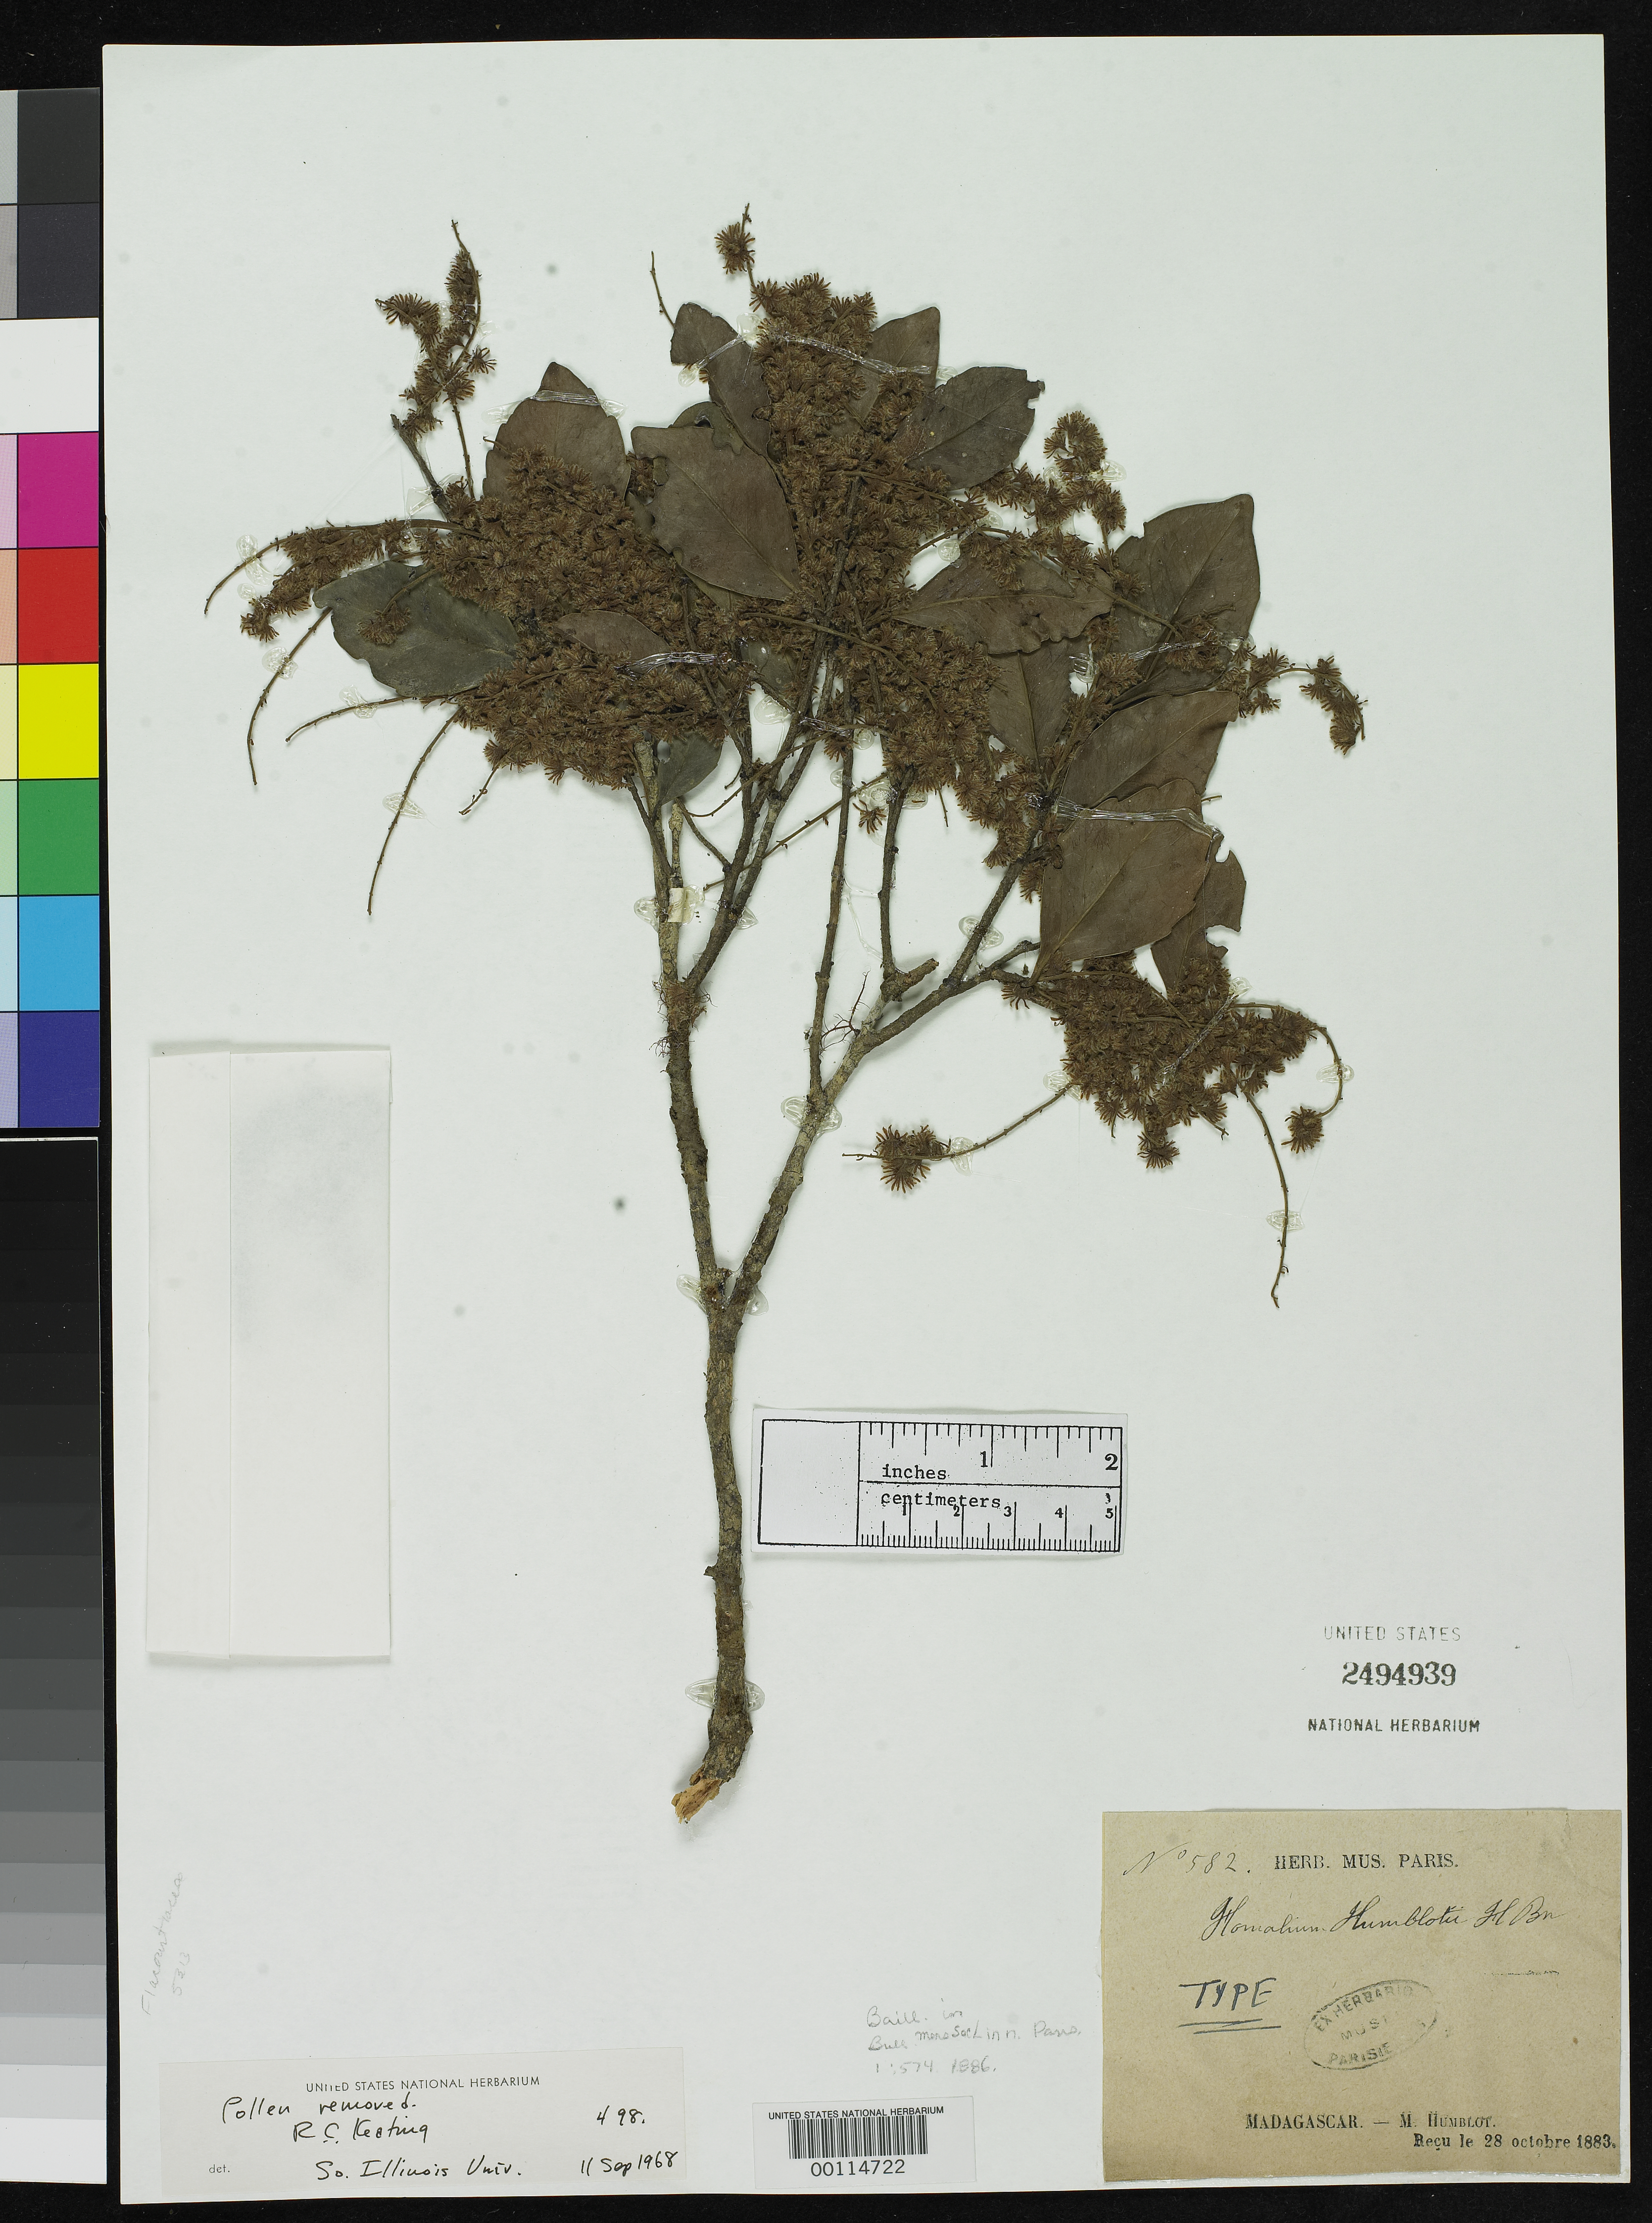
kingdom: Plantae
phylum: Tracheophyta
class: Magnoliopsida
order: Malpighiales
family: Salicaceae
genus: Homalium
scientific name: Homalium humblotii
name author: Baill.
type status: Isotype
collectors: L. Humblot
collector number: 582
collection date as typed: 28 Oct 1883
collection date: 1883-10-28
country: Madagascar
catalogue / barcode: US 2494939